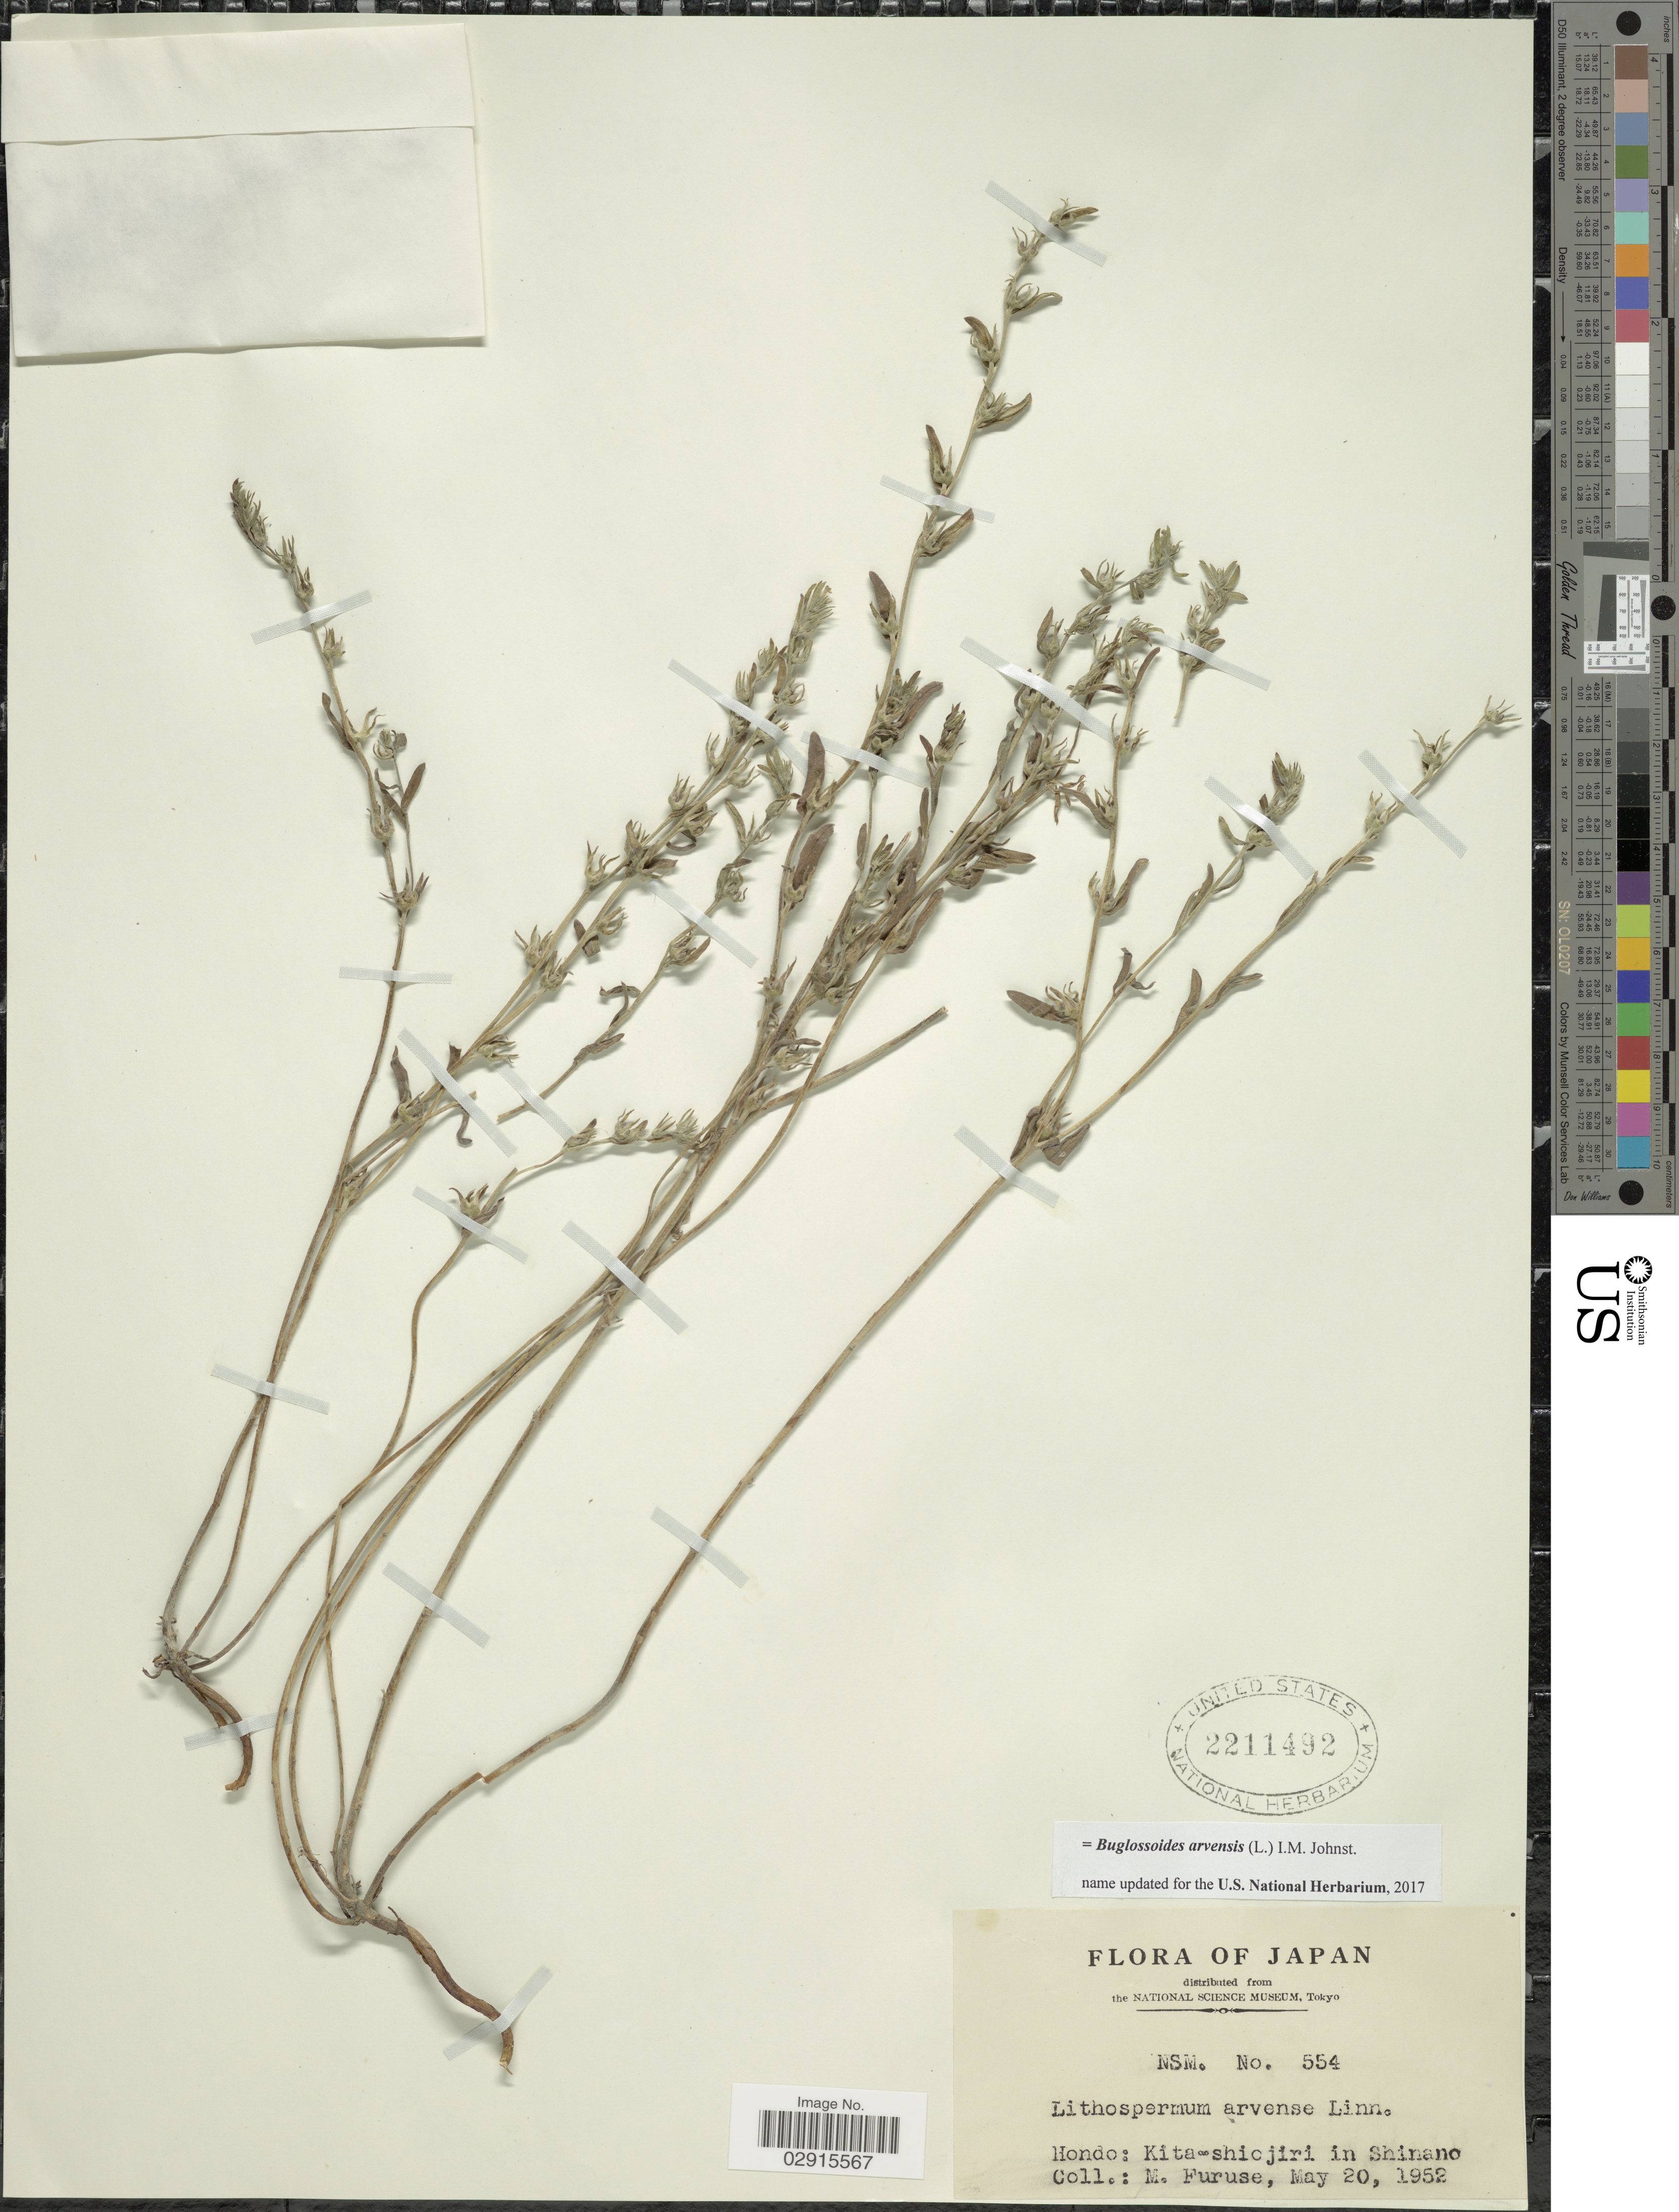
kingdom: Plantae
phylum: Tracheophyta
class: Magnoliopsida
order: Boraginales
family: Boraginaceae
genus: Buglossoides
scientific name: Buglossoides arvensis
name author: (L.) I.M. Johnst.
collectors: M. Furuse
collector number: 554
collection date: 1952-05-20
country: Japan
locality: Hondo: Kita-shiojiri in Shinano.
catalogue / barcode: US 2211492